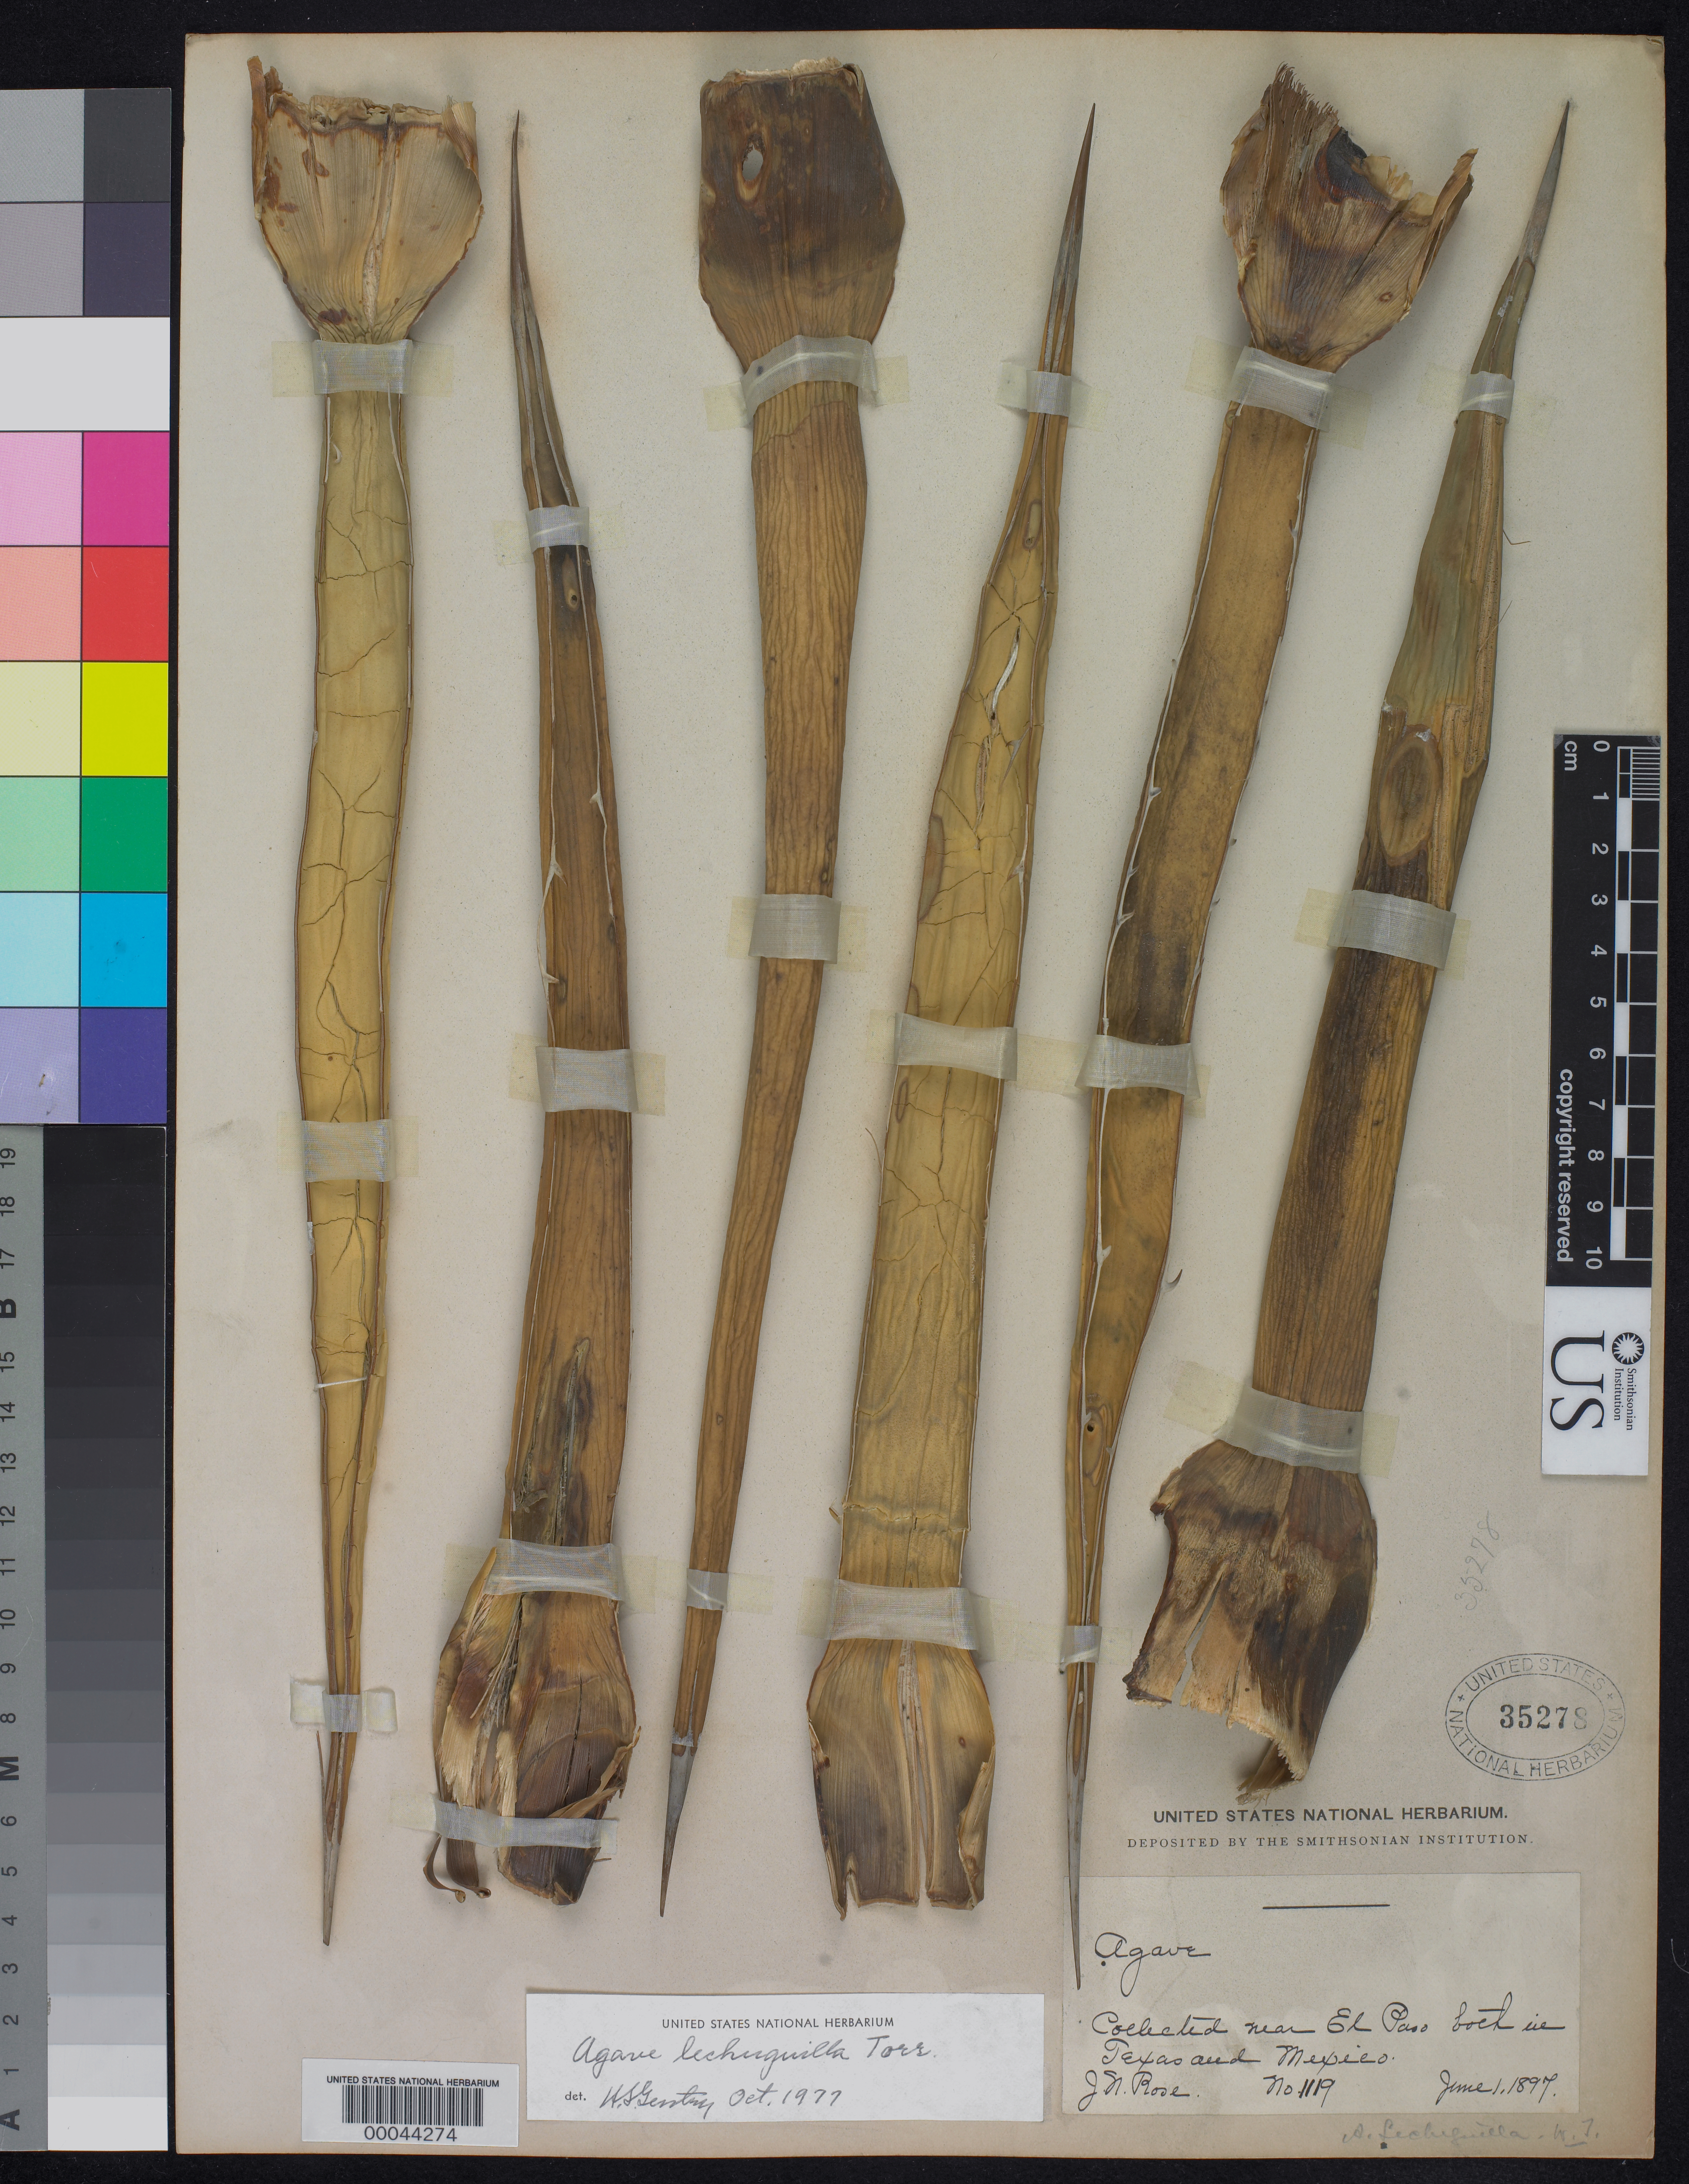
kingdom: Plantae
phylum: Tracheophyta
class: Liliopsida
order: Asparagales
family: Asparagaceae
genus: Agave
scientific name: Agave lechuguilla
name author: Torr.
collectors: J. N. Rose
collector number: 1119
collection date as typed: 01 Jun 1897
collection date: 1897-06-01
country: Mexico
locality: Near El Paso both in Texas and mexico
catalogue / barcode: US 35278